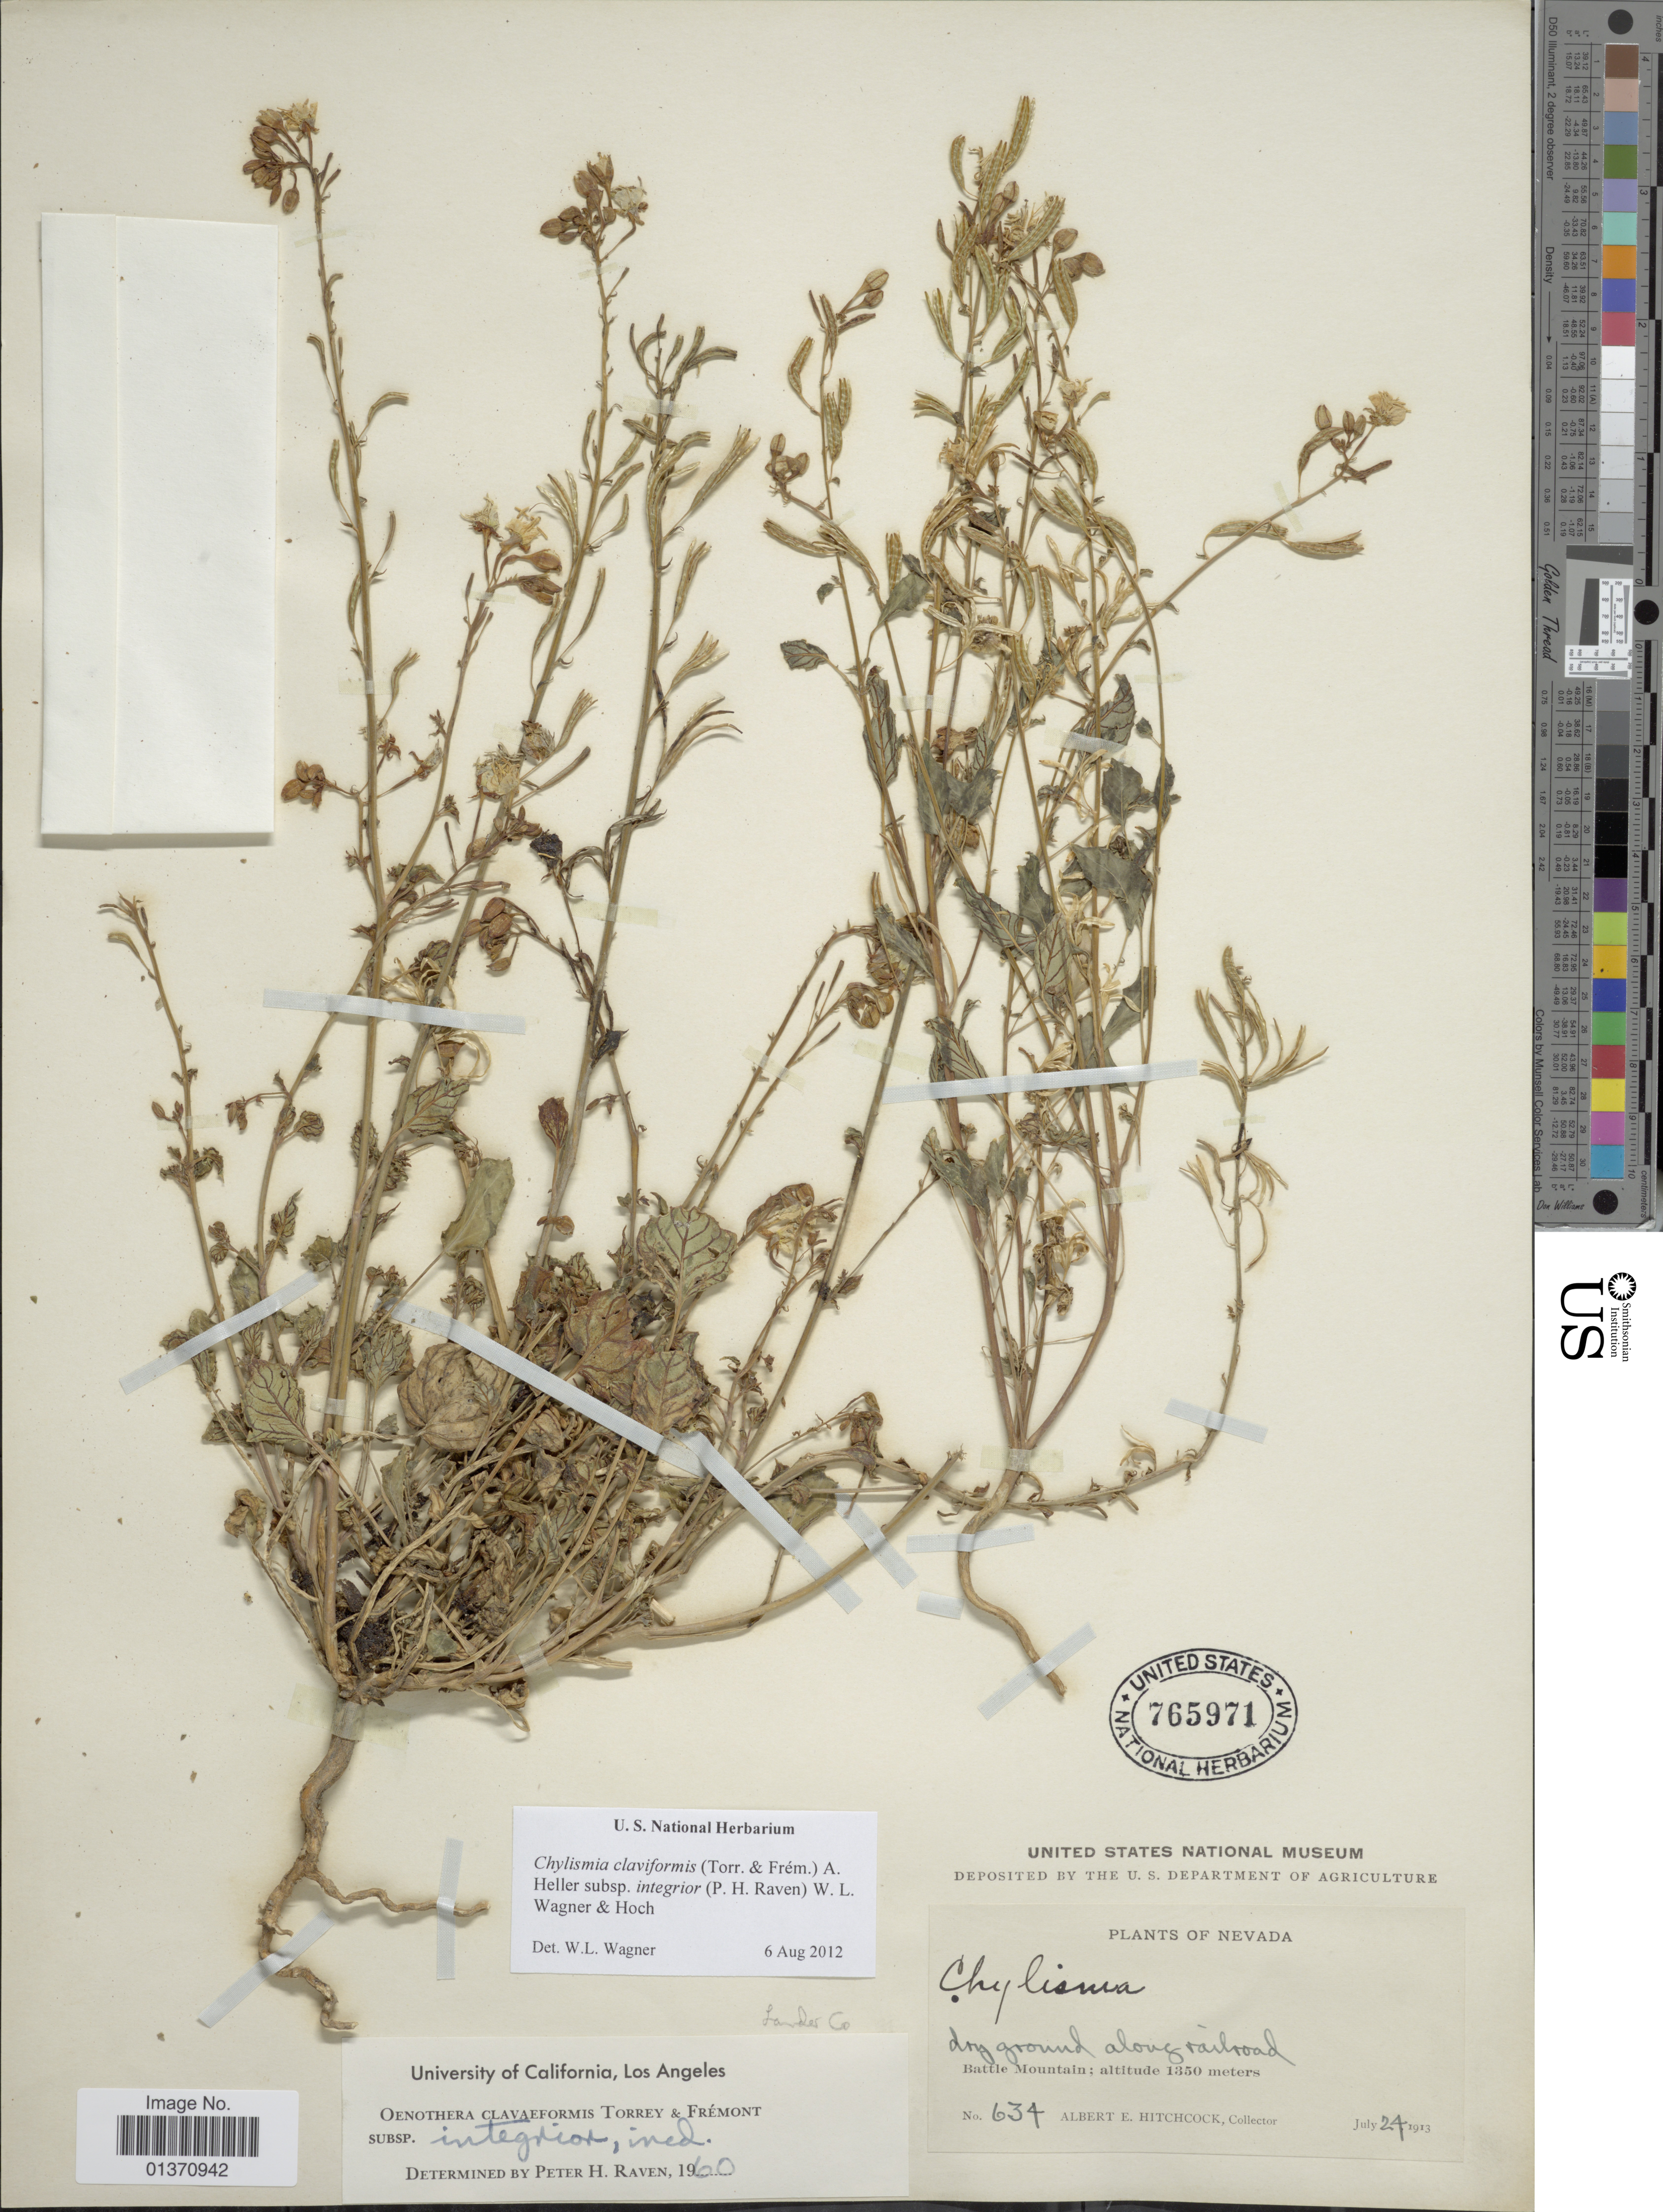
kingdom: Plantae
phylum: Tracheophyta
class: Magnoliopsida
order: Myrtales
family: Onagraceae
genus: Chylismia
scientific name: Chylismia claviformis subsp. integrior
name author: (P.H. Raven) W.L. Wagner & Hoch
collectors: A. Hitchcock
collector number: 634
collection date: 1913-07-24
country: United States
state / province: Nevada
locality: Battle Mountain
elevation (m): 1350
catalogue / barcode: US 765971